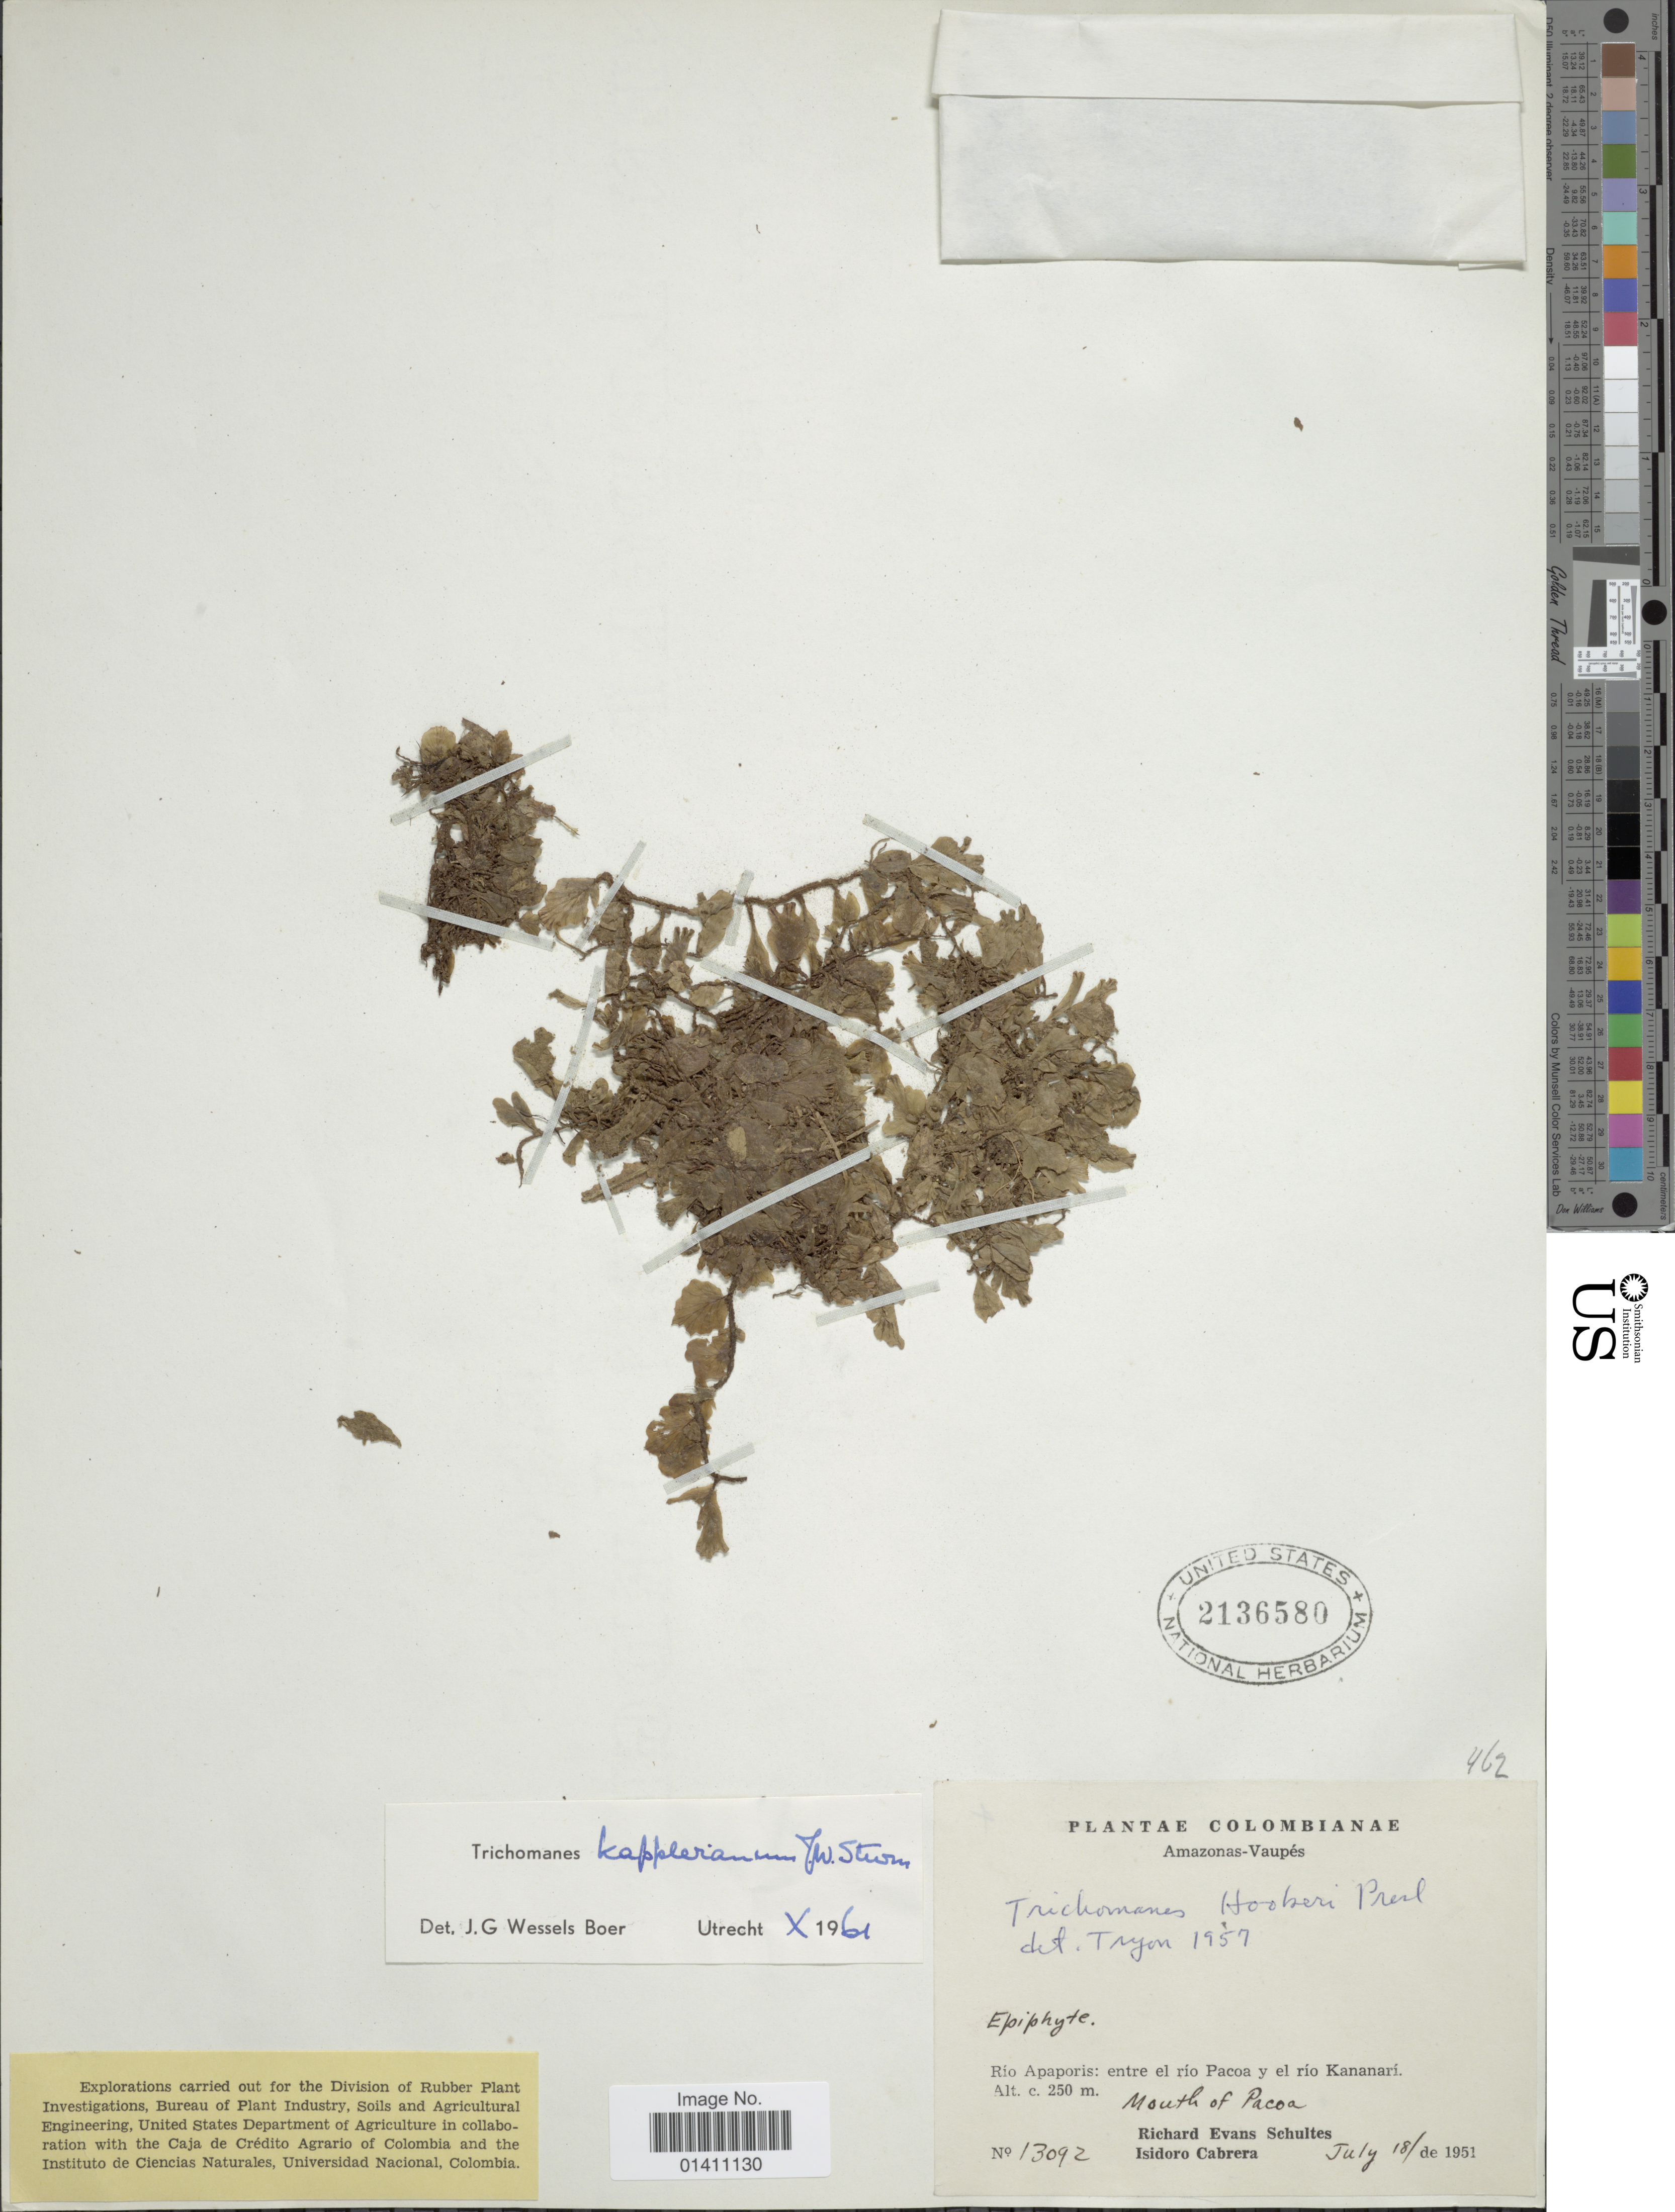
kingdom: Plantae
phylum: Tracheophyta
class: Polypodiopsida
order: Hymenophyllales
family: Hymenophyllaceae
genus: Didymoglossum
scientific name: Didymoglossum kapplerianum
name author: (Sturm) Ebihara & Dubuisson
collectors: R. E. Schultes & I. Cabrera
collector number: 13092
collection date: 1951-07-18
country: Colombia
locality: Amazonas-Vaupes, Rio Apaporis: entre el rio Pacoa y el rio Kananari. Mouth of Pacoa.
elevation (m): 250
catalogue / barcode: US 2136580